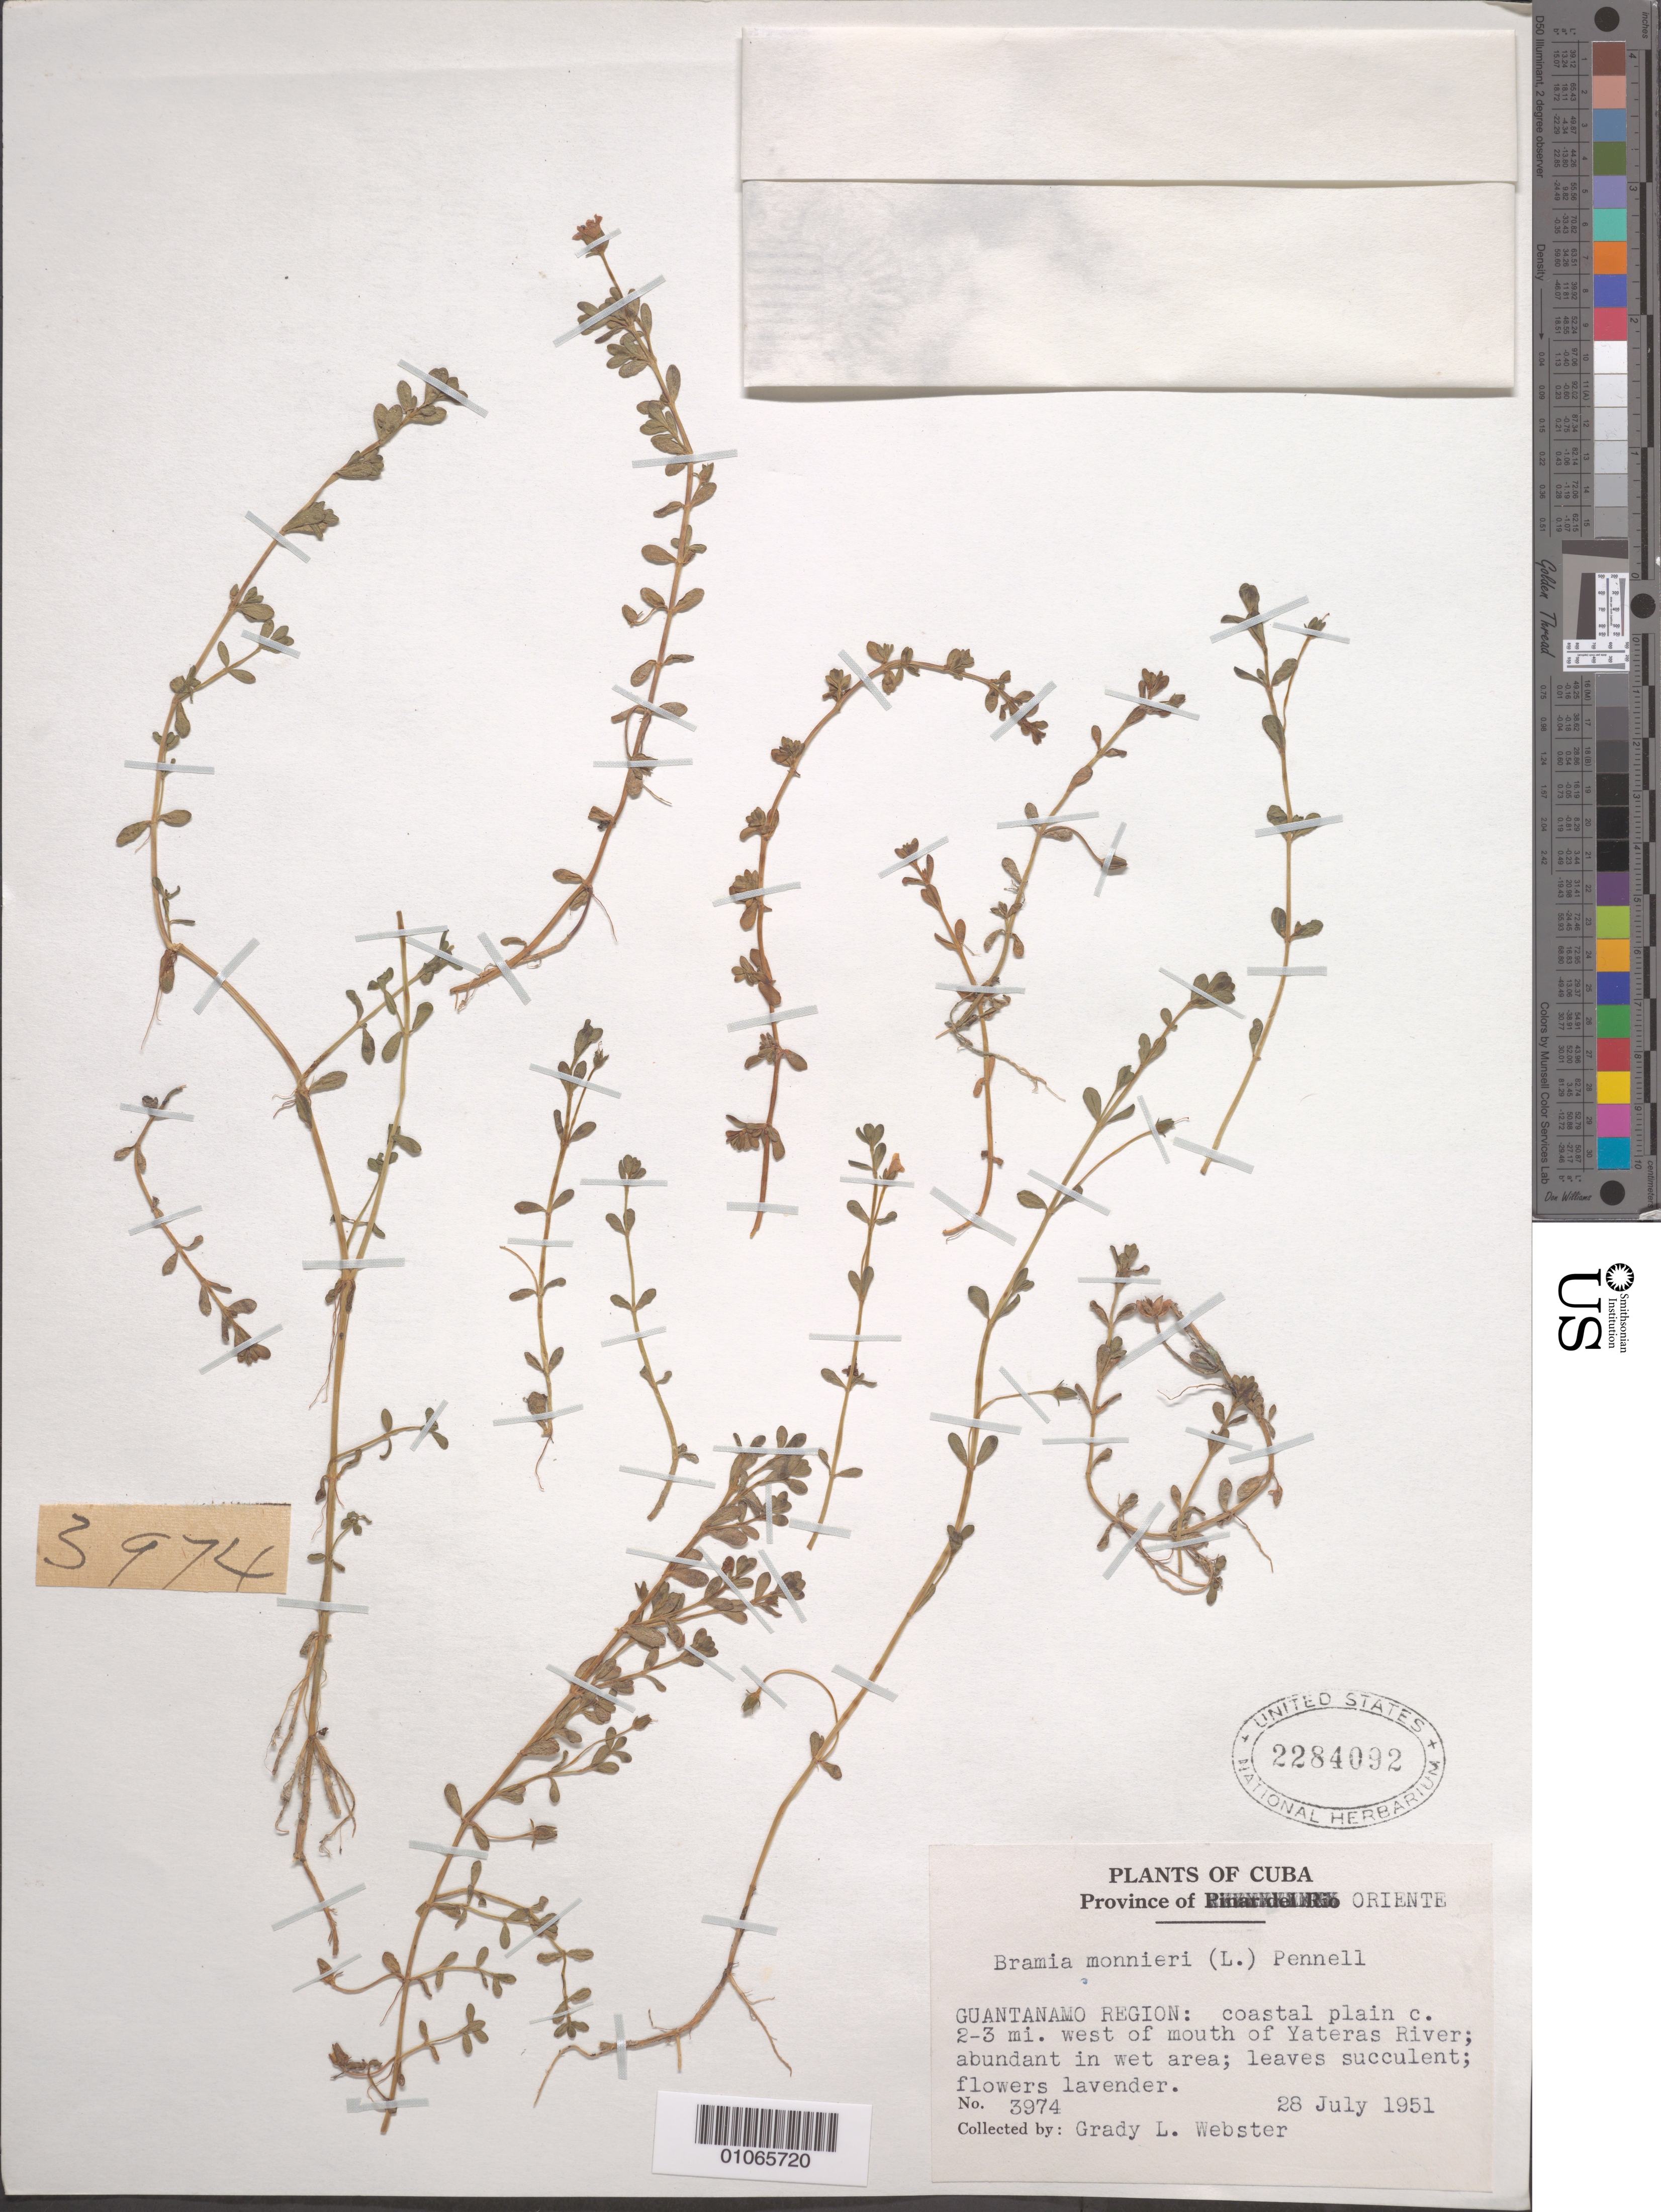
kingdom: Plantae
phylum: Tracheophyta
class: Magnoliopsida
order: Lamiales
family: Plantaginaceae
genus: Bacopa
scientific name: Bacopa monnieri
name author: (L.) Pennell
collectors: G. L. Webster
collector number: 3974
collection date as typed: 28 Jul 1951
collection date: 1951-07-28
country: Cuba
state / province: Guantánamo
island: Cuba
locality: Coastal plain c 2-3 mi west of mouth of Yateras River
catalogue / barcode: US 2284092